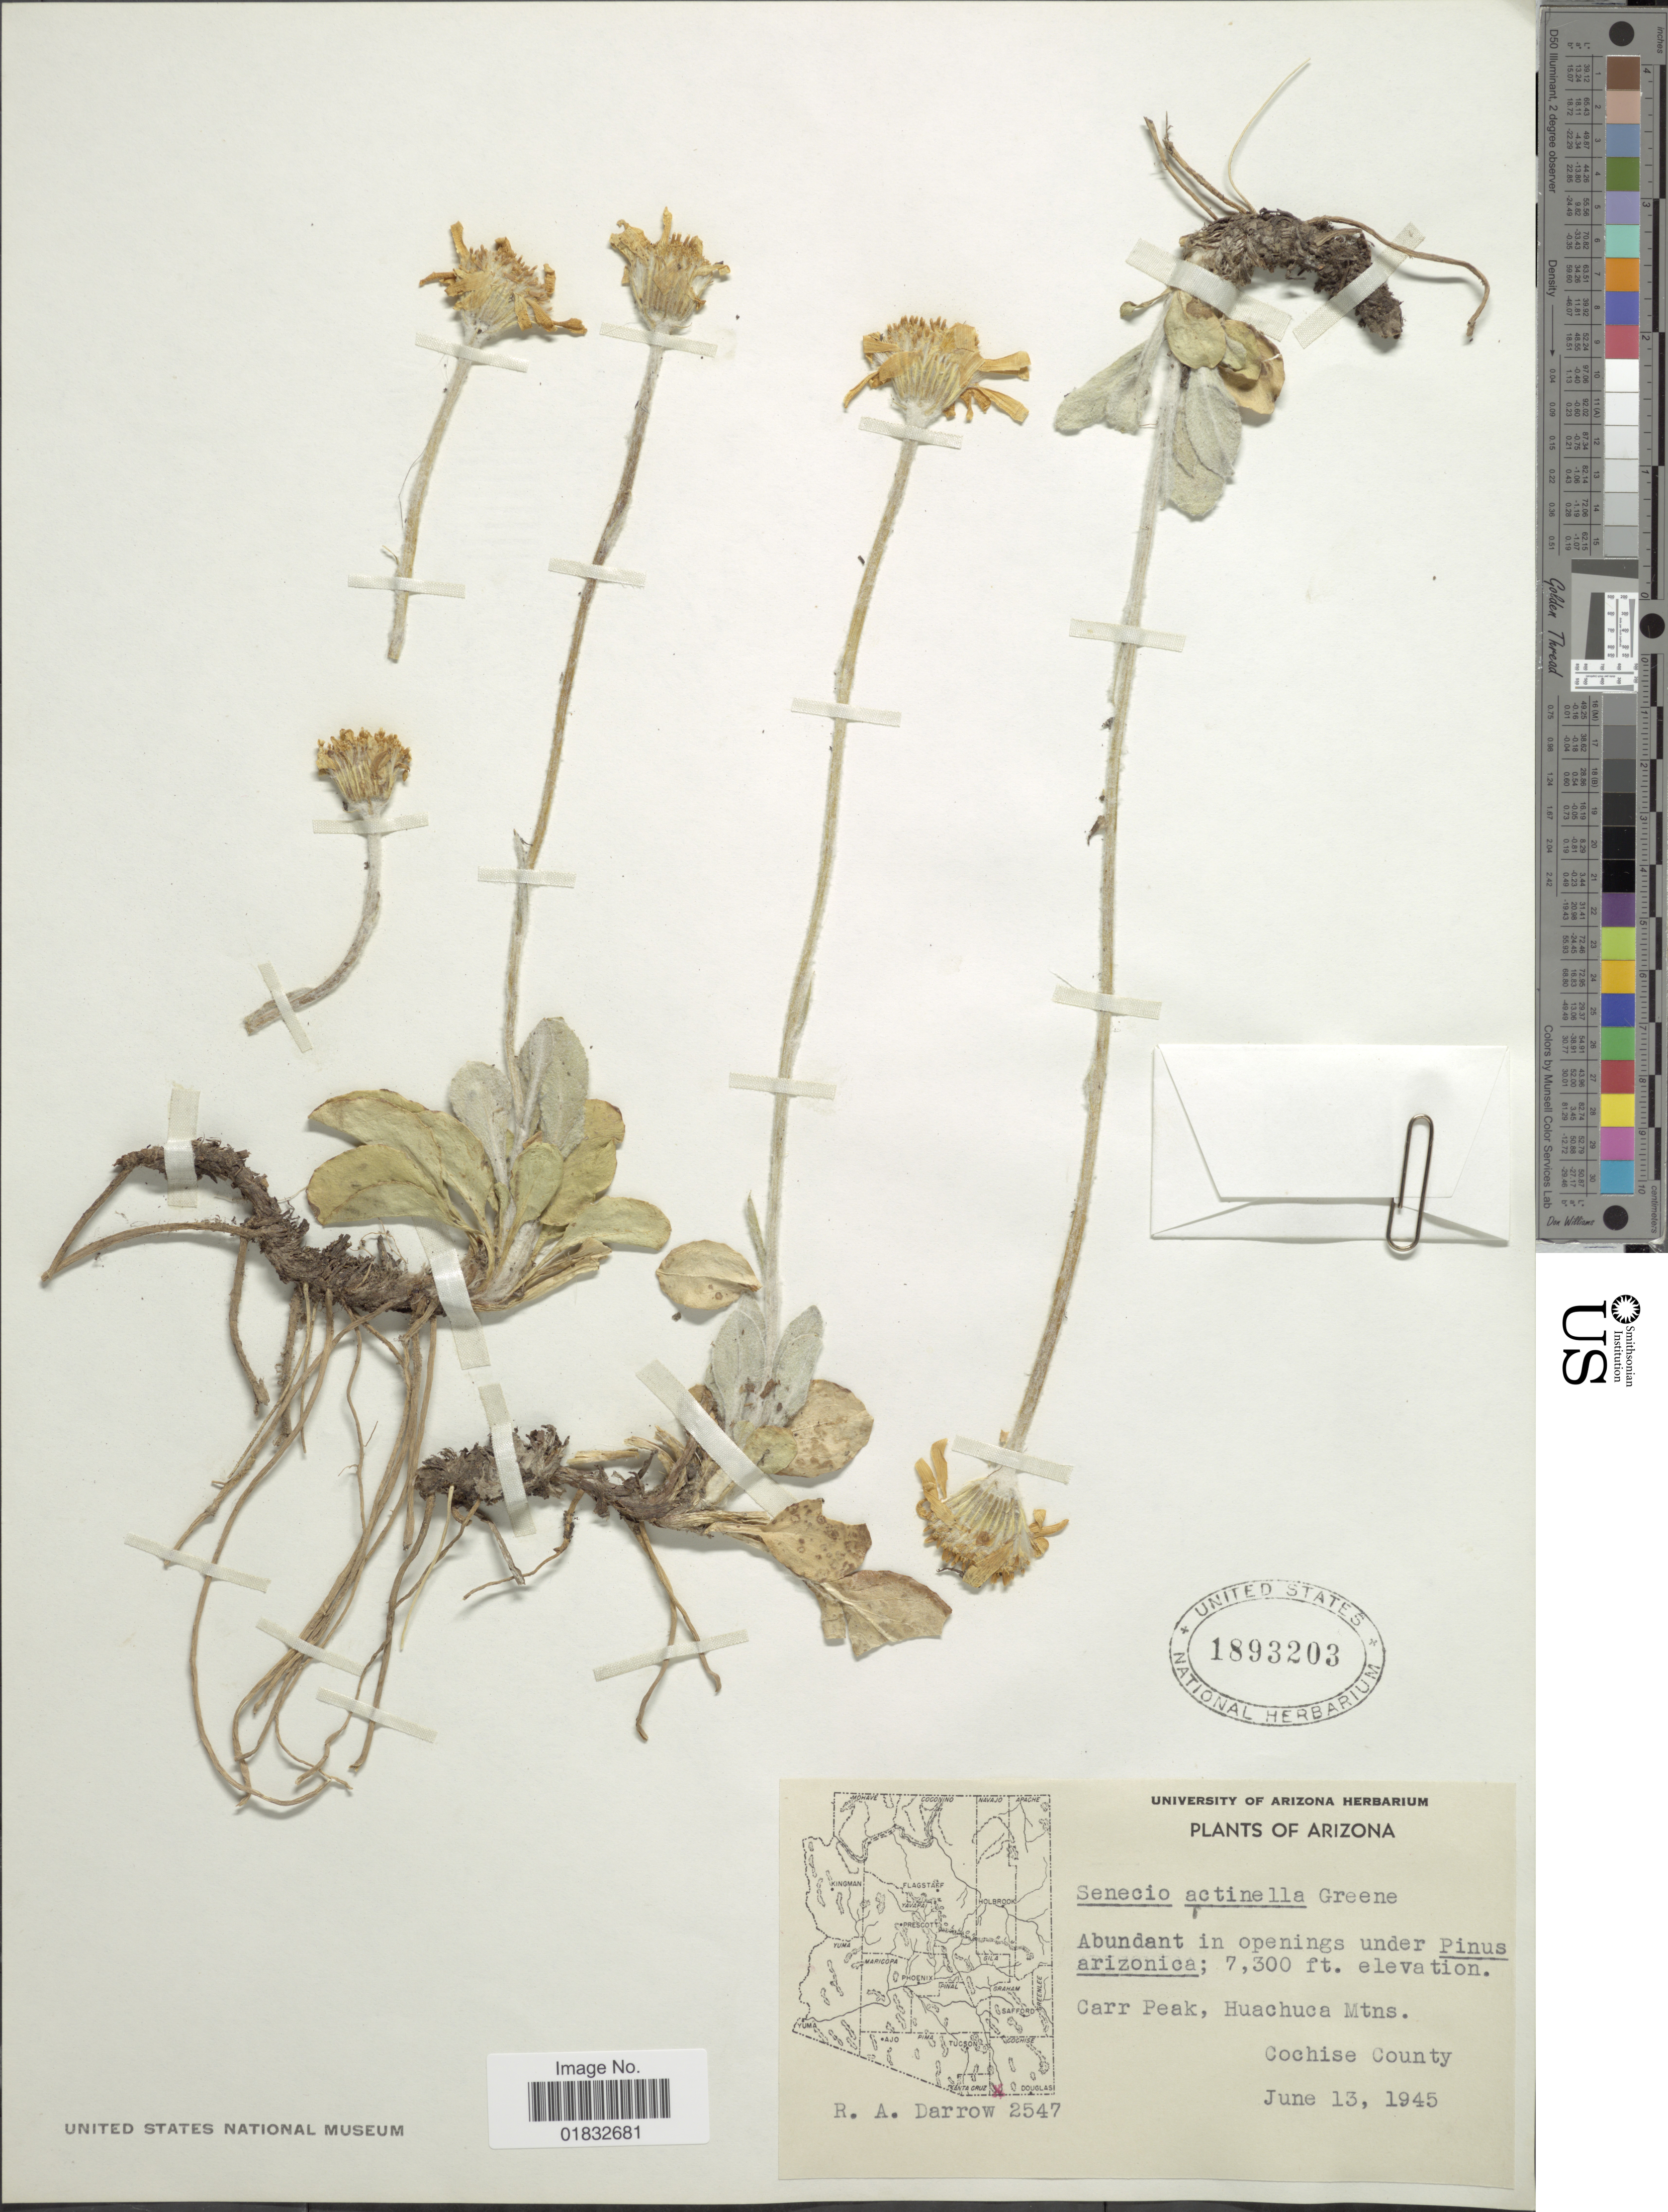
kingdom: Plantae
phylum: Tracheophyta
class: Magnoliopsida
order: Asterales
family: Asteraceae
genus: Senecio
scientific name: Senecio actinella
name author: Greene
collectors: R. A. Darrow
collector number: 2547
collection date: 1945-06-13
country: United States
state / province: Arizona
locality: Carr Peak, Huachuca Mtns, Cochise County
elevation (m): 2225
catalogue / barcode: US 1893203